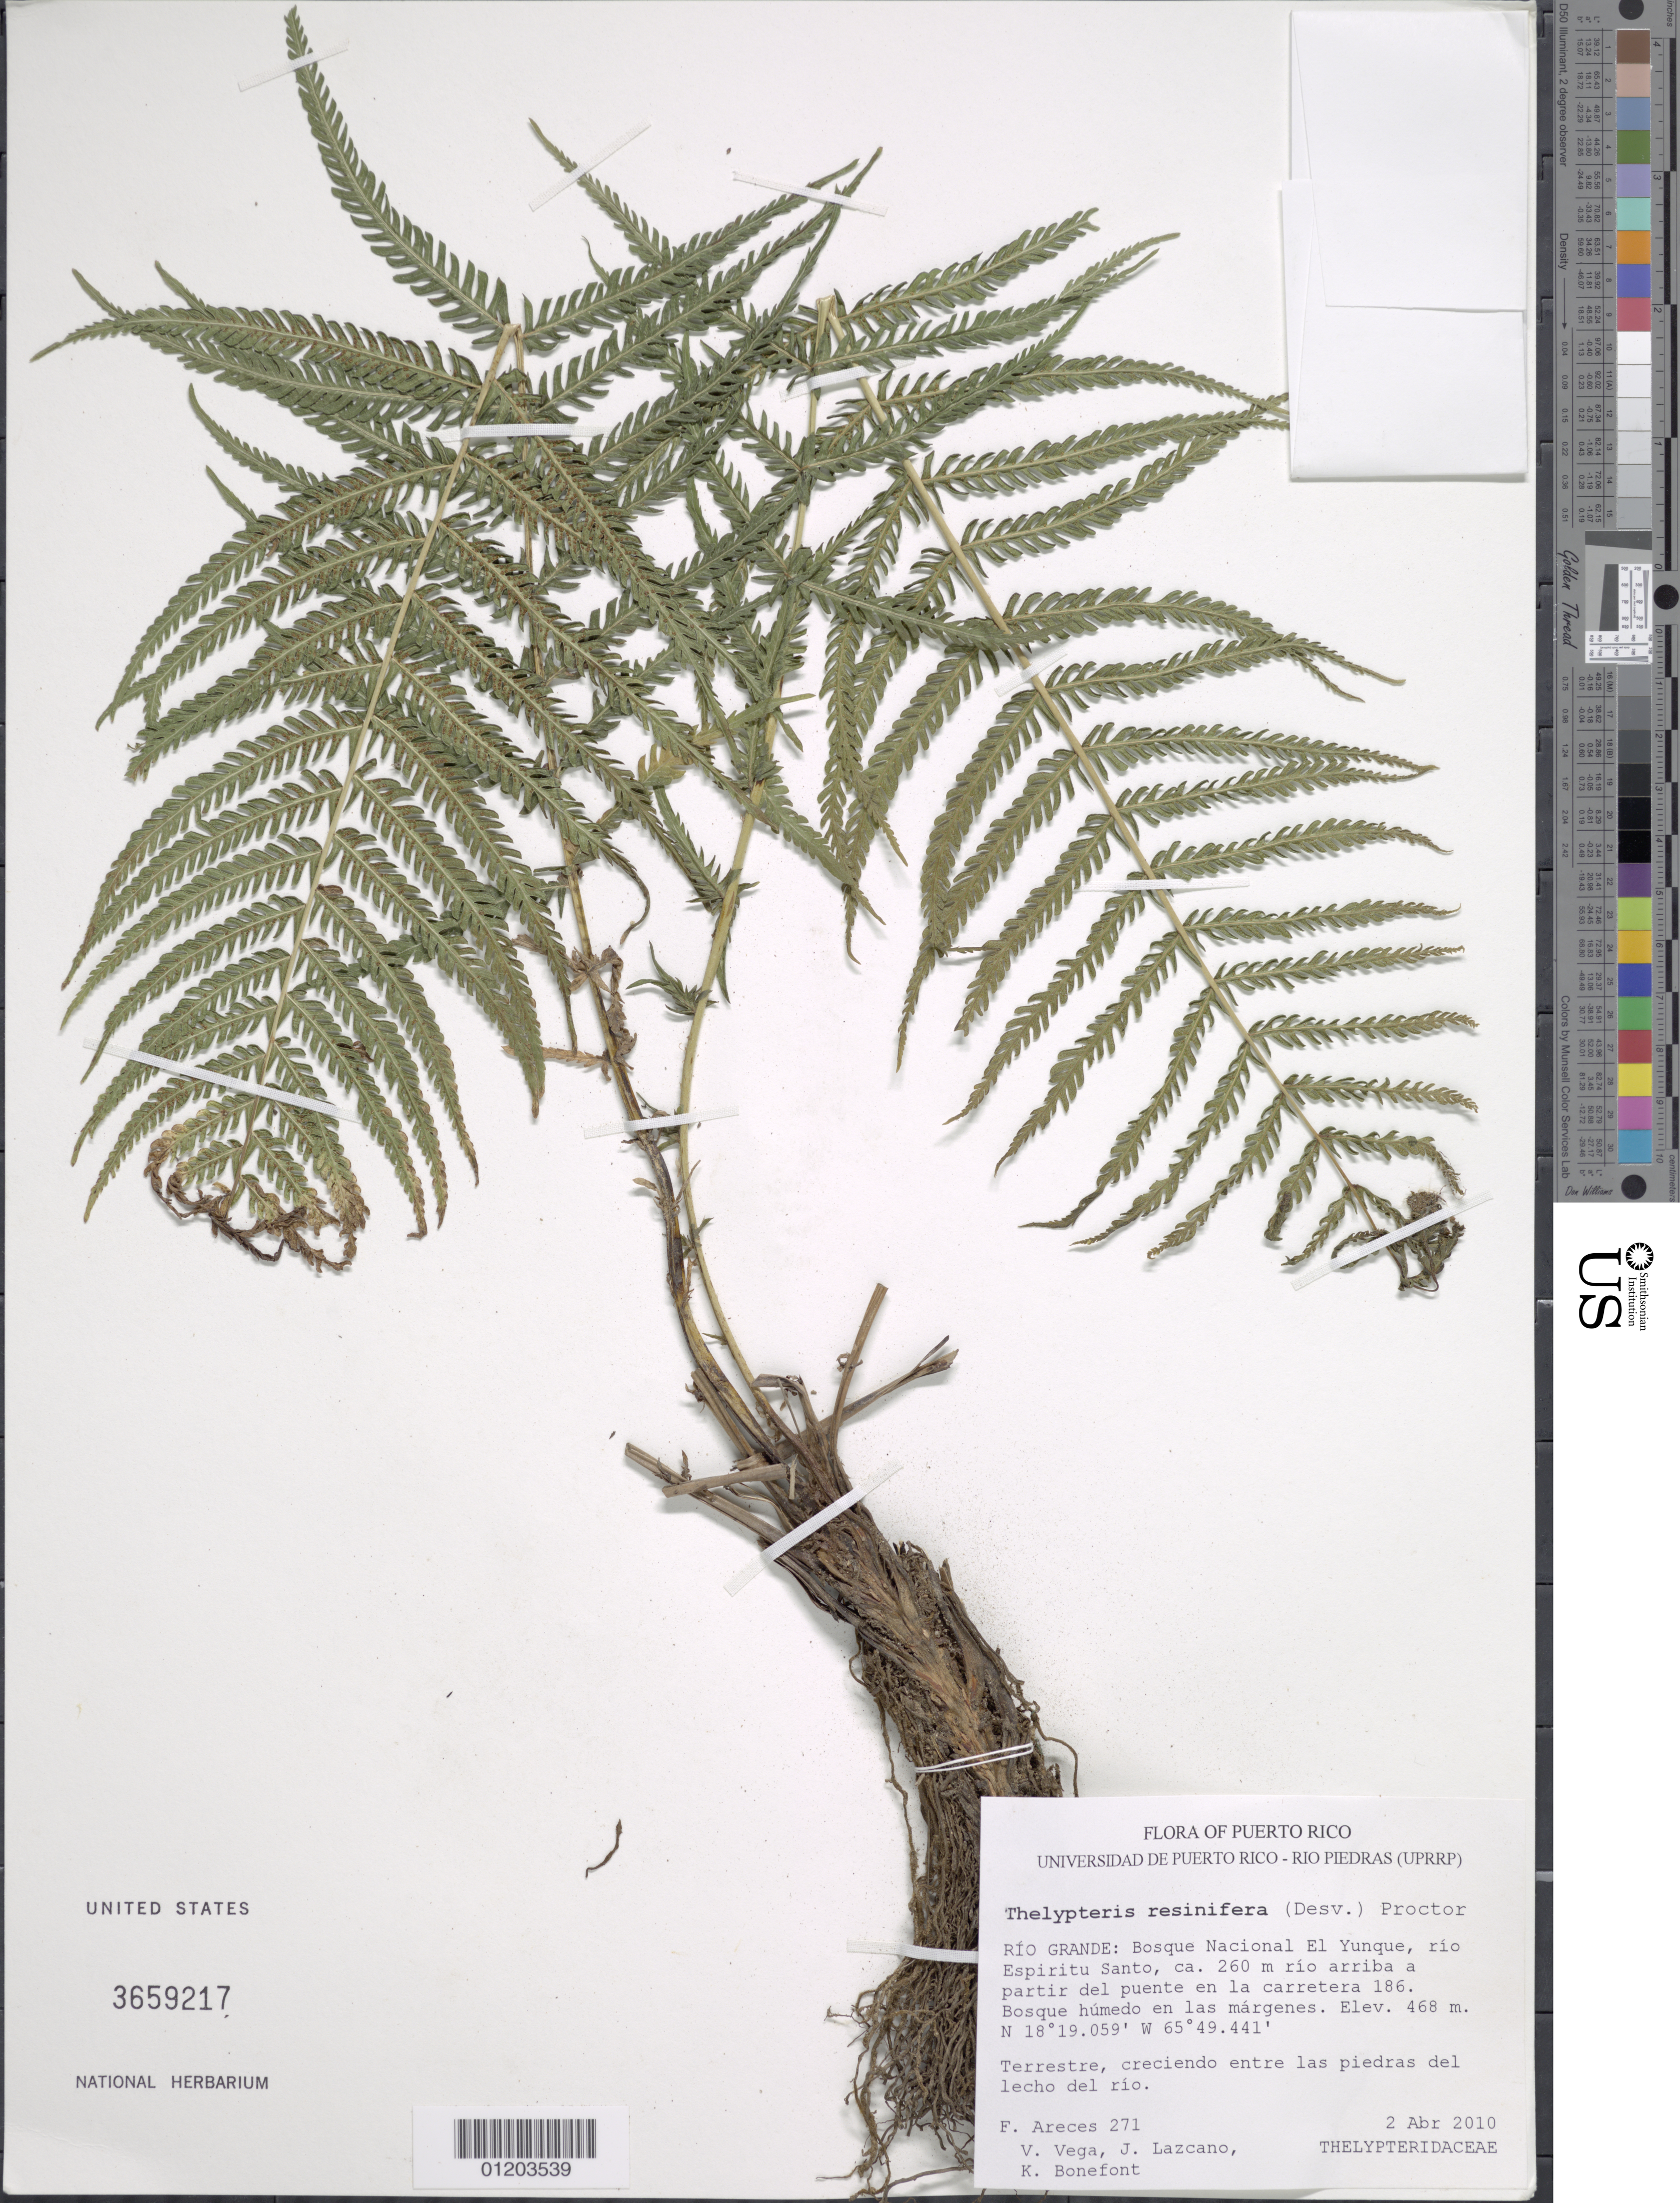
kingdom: Plantae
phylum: Tracheophyta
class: Polypodiopsida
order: Polypodiales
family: Thelypteridaceae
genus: Amauropelta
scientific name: Amauropelta resinifera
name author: (Desv.) Pic. Serm.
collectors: F. Areces Berazaín, V. Vega, J. Lazcano & K. Bonefont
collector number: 271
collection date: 2010-04-02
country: Puerto Rico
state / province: Río Grande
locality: Bosque Nacional El Yunque, río Espiritu Santo, ca. 260 m río arriba a partir del puente en la carretera 186.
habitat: Bosque húmedo en las márgenes..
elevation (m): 468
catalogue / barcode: US 3659217